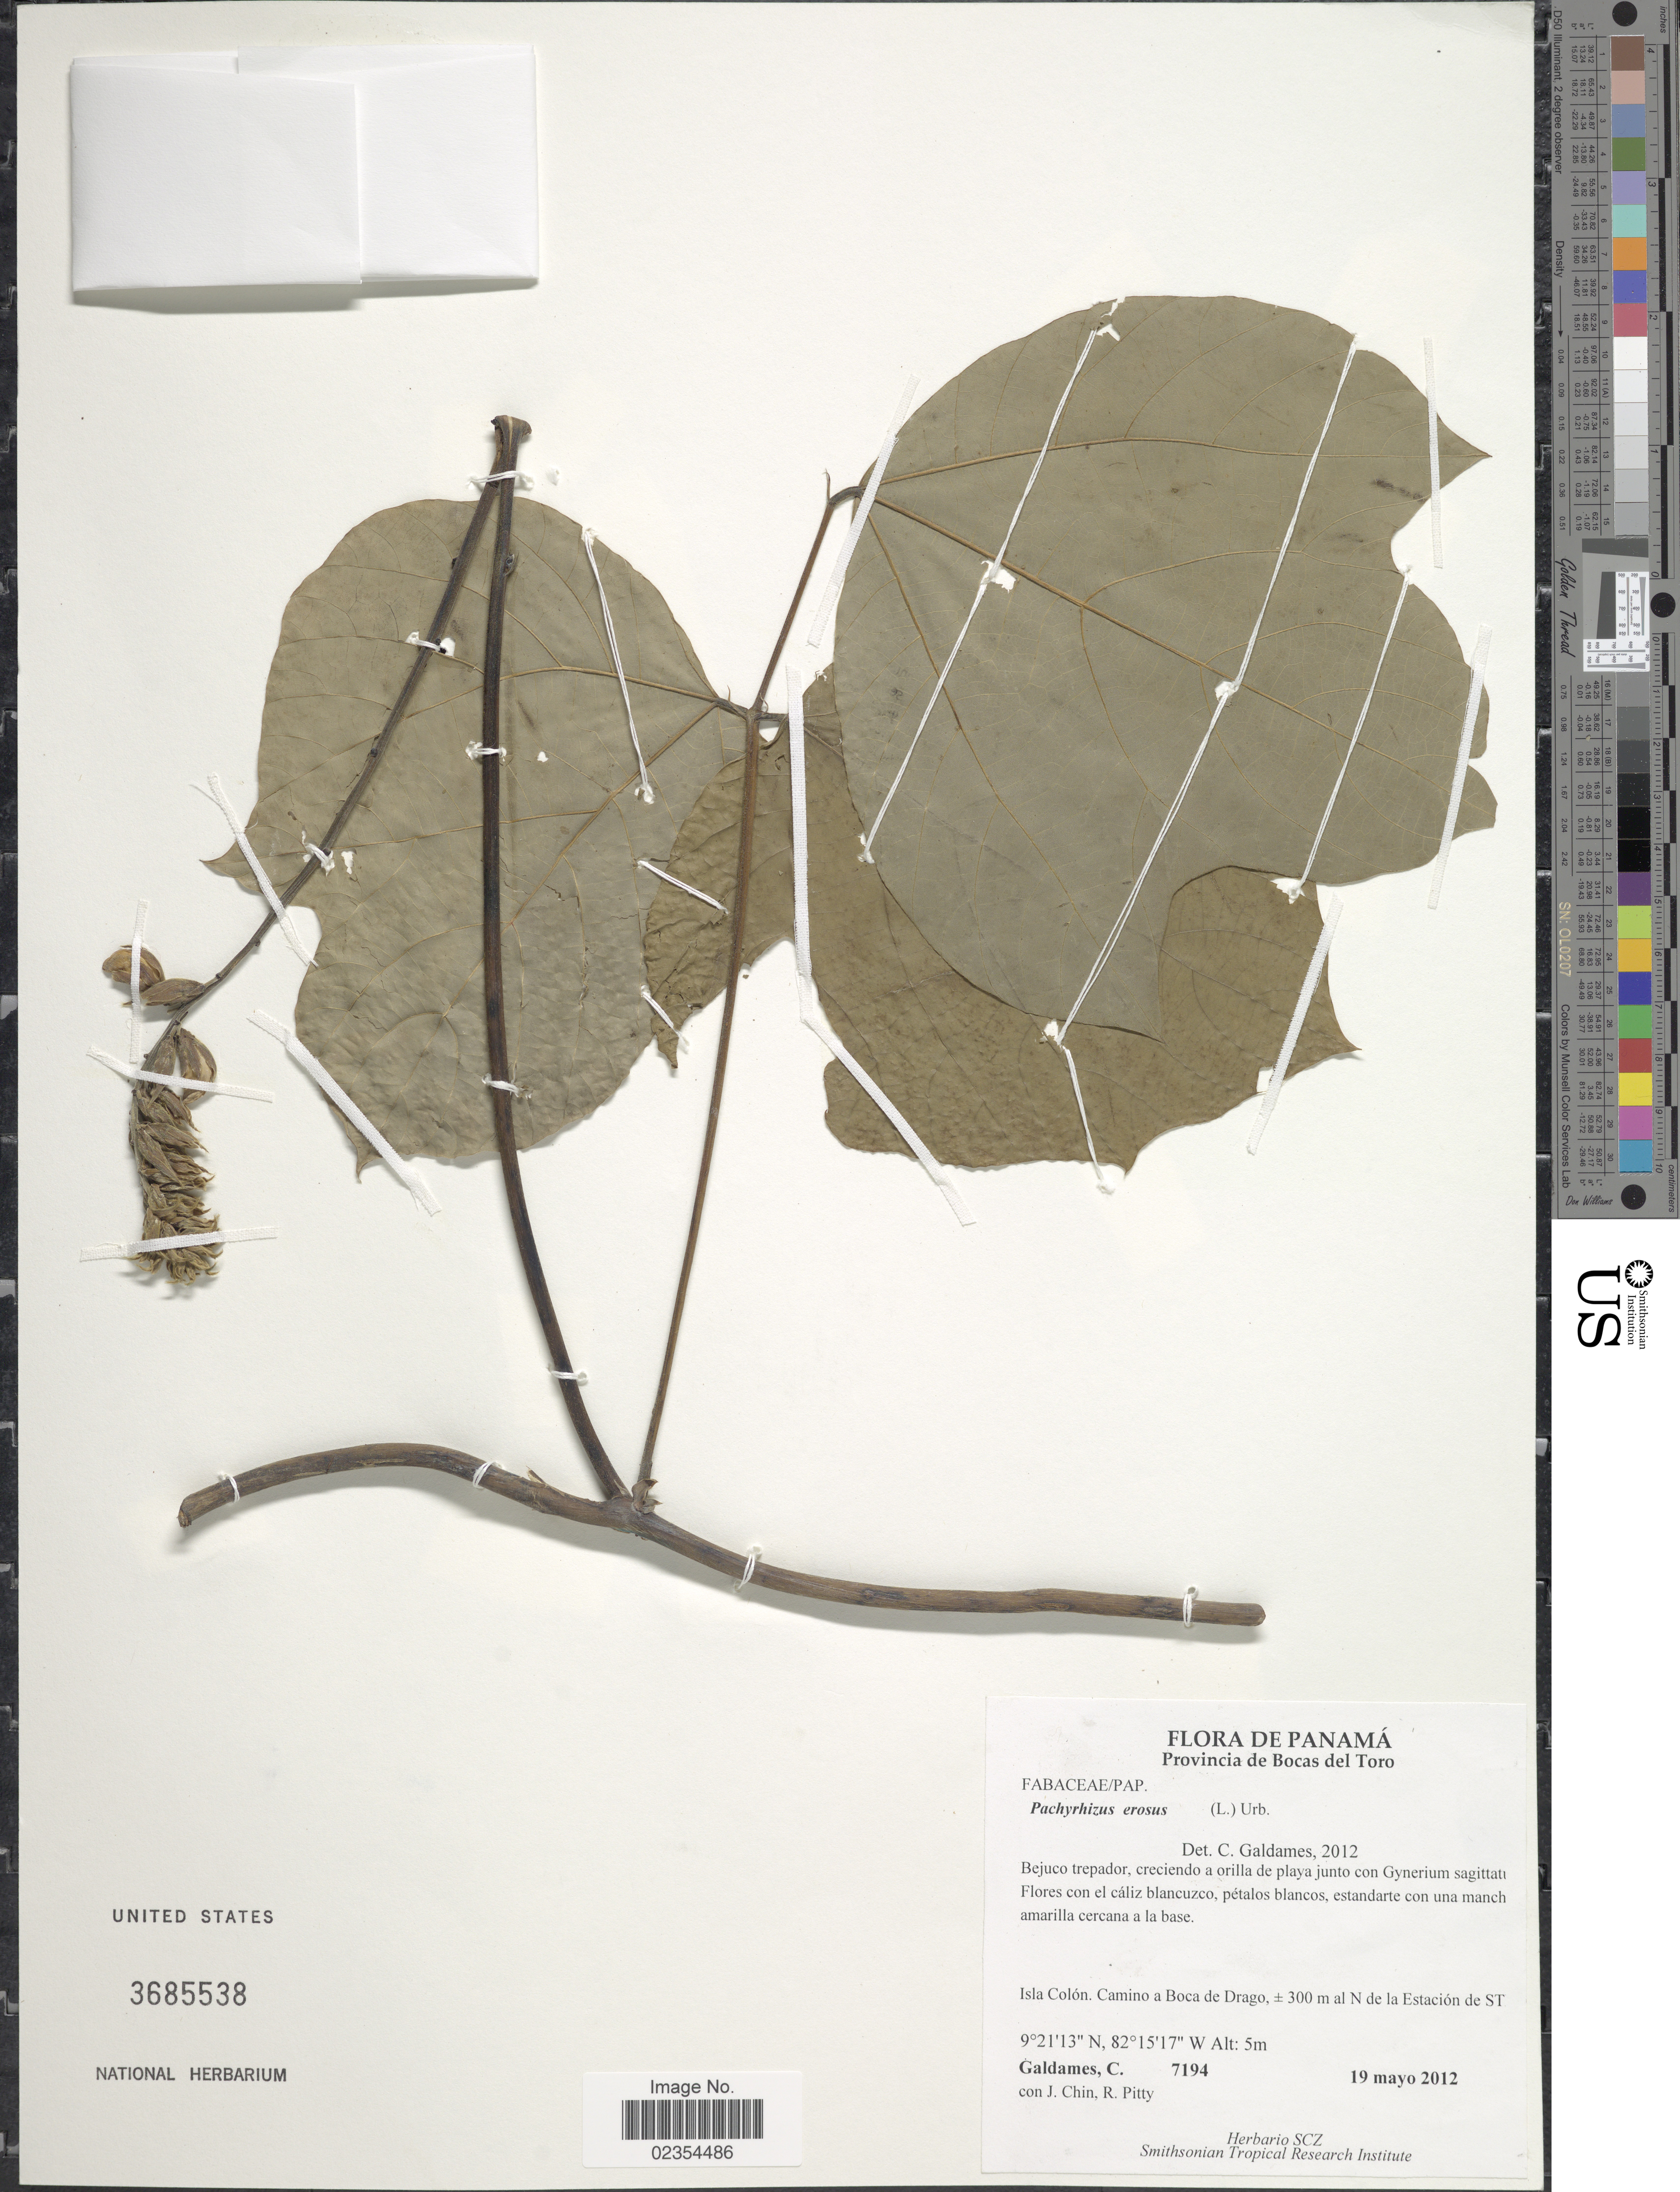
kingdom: Plantae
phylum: Tracheophyta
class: Magnoliopsida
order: Fabales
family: Fabaceae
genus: Pachyrhizus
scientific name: Pachyrhizus erosus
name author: (L.) Urb.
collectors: C. Galdames, J. Chin & R. Pitty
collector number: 7194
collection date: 2012-05-19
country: Panama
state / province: Bocas del Toro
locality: Isla Colon, Camino a Boca de Drago, ca. 300 m al N de la Estacion de ST.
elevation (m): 5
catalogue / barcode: US 3685538